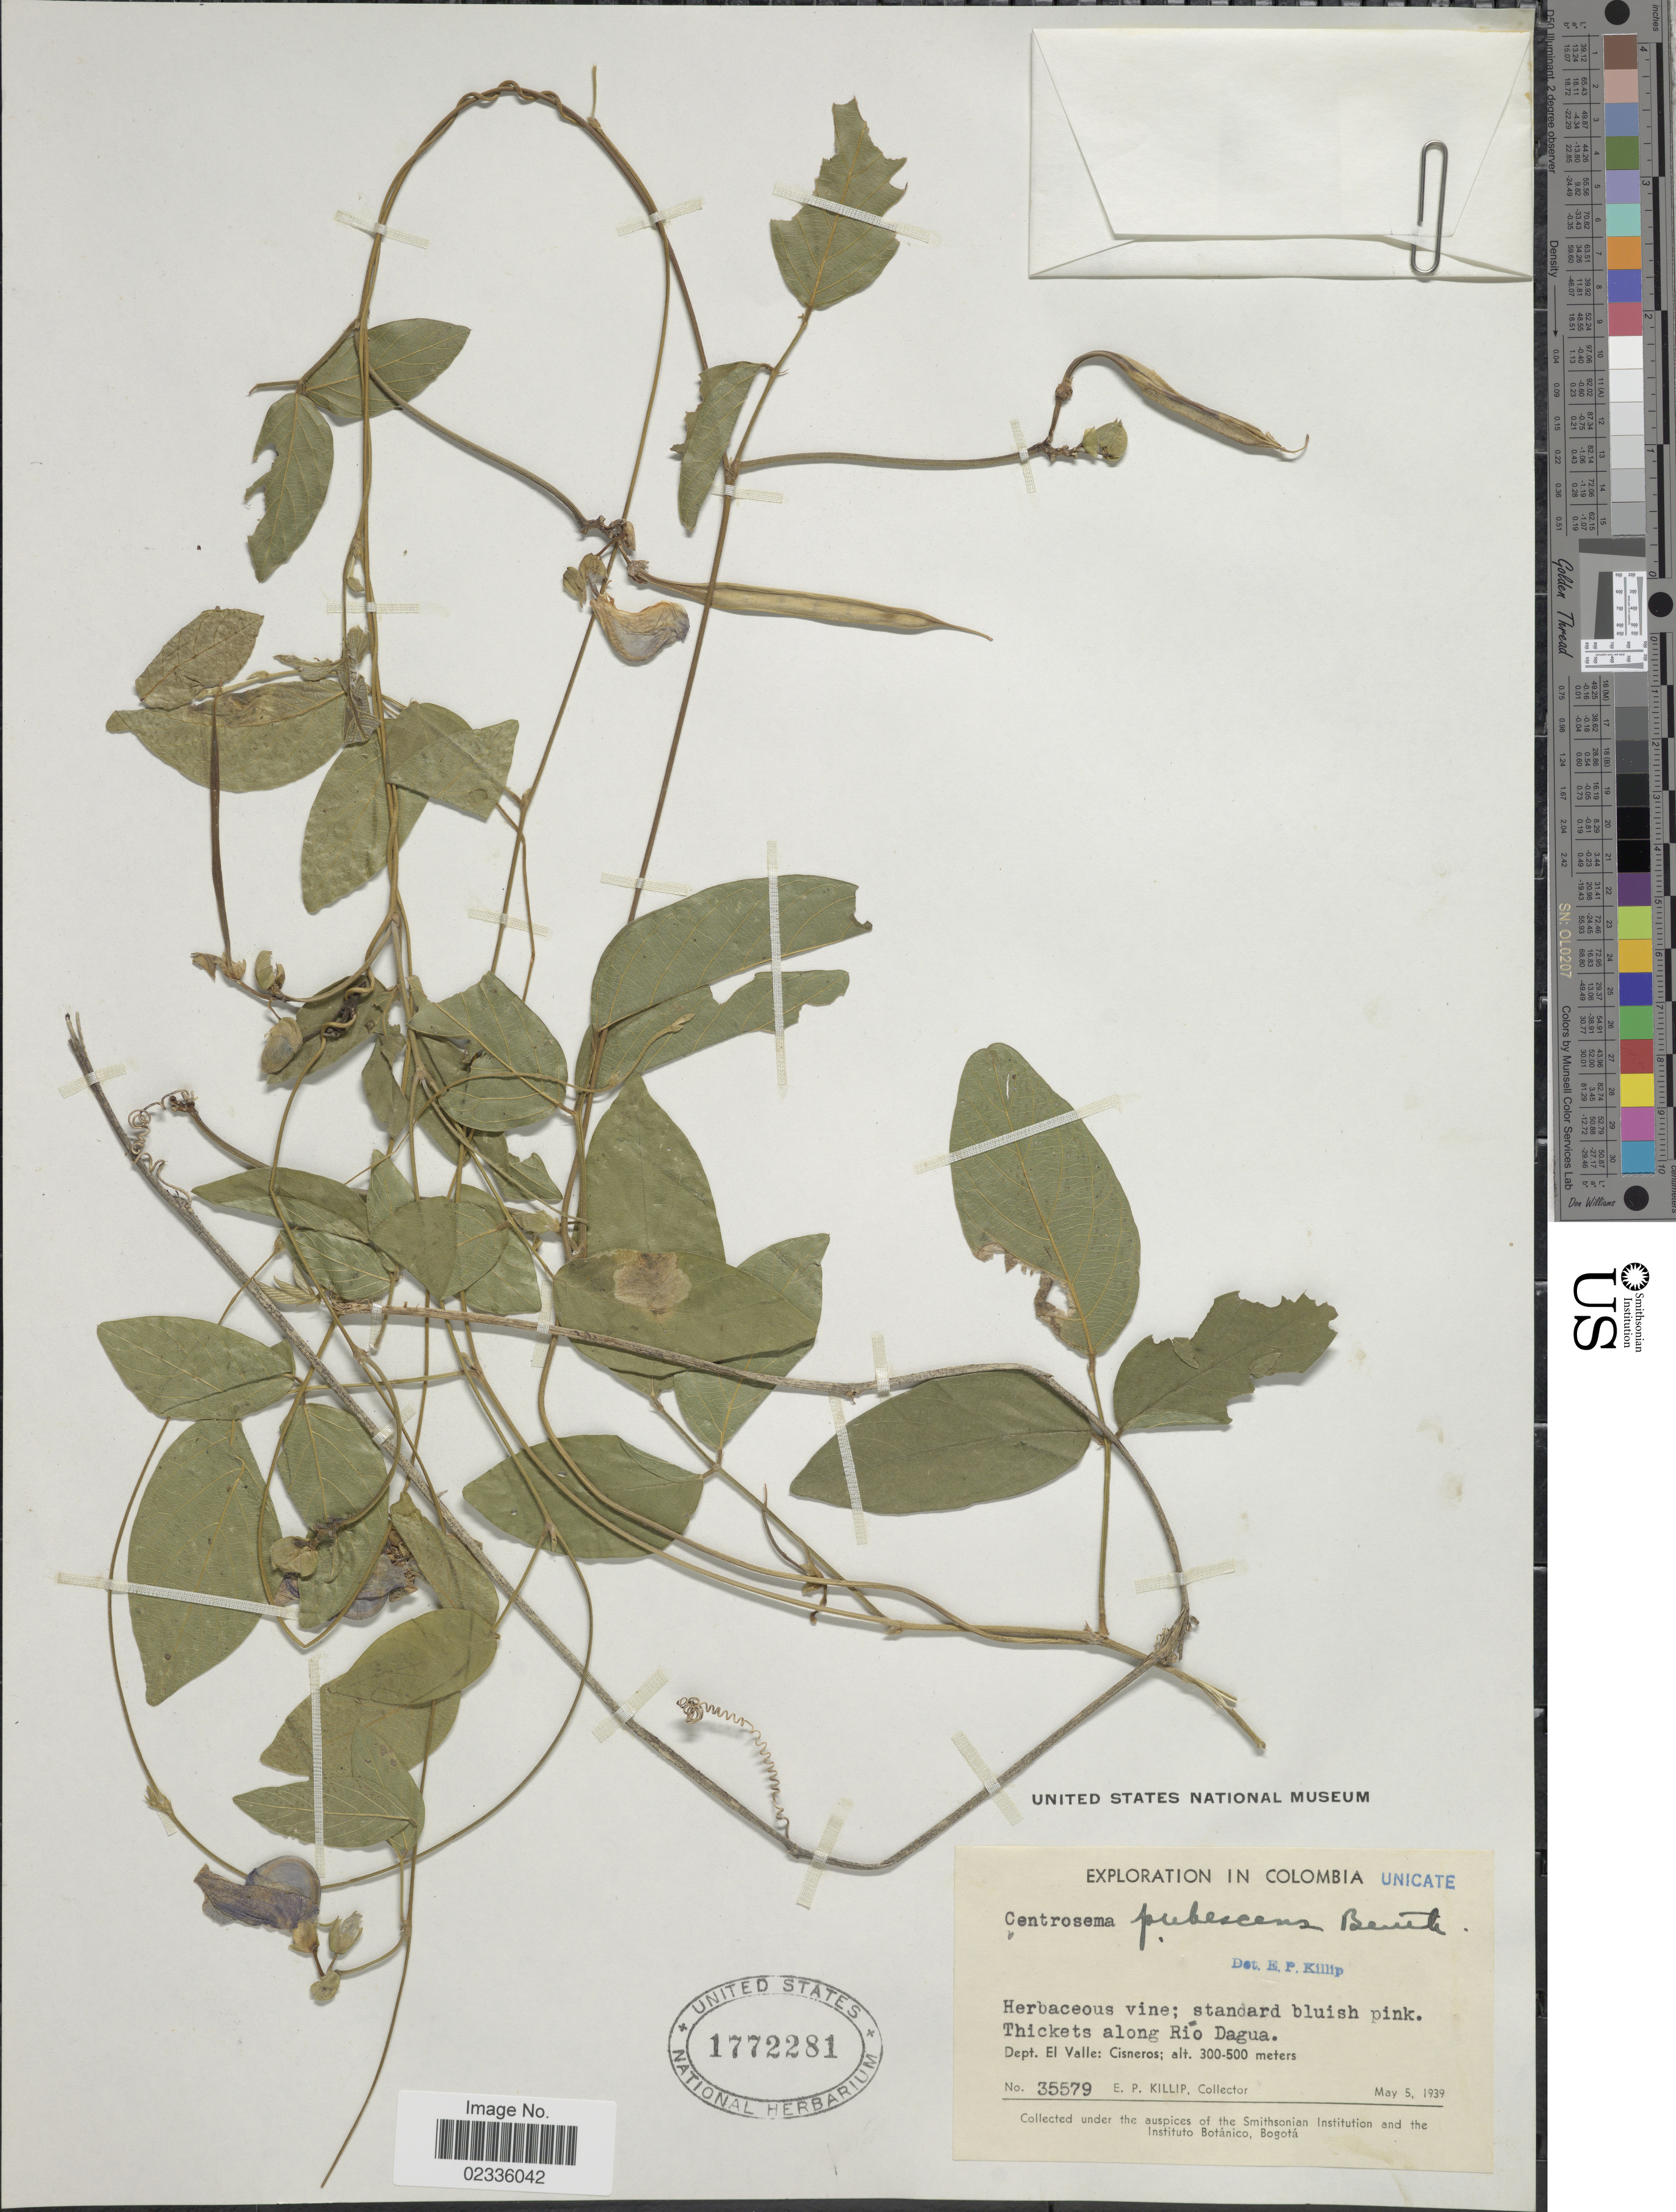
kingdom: Plantae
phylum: Tracheophyta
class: Magnoliopsida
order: Fabales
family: Fabaceae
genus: Centrosema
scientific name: Centrosema pubescens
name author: Benth.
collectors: E. P. Killip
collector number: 35579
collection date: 1939-05-05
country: Colombia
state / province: Valle del Cauca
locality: Dept. El Valle: Cisneros. along Río Dagua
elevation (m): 300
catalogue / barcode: US 1772281